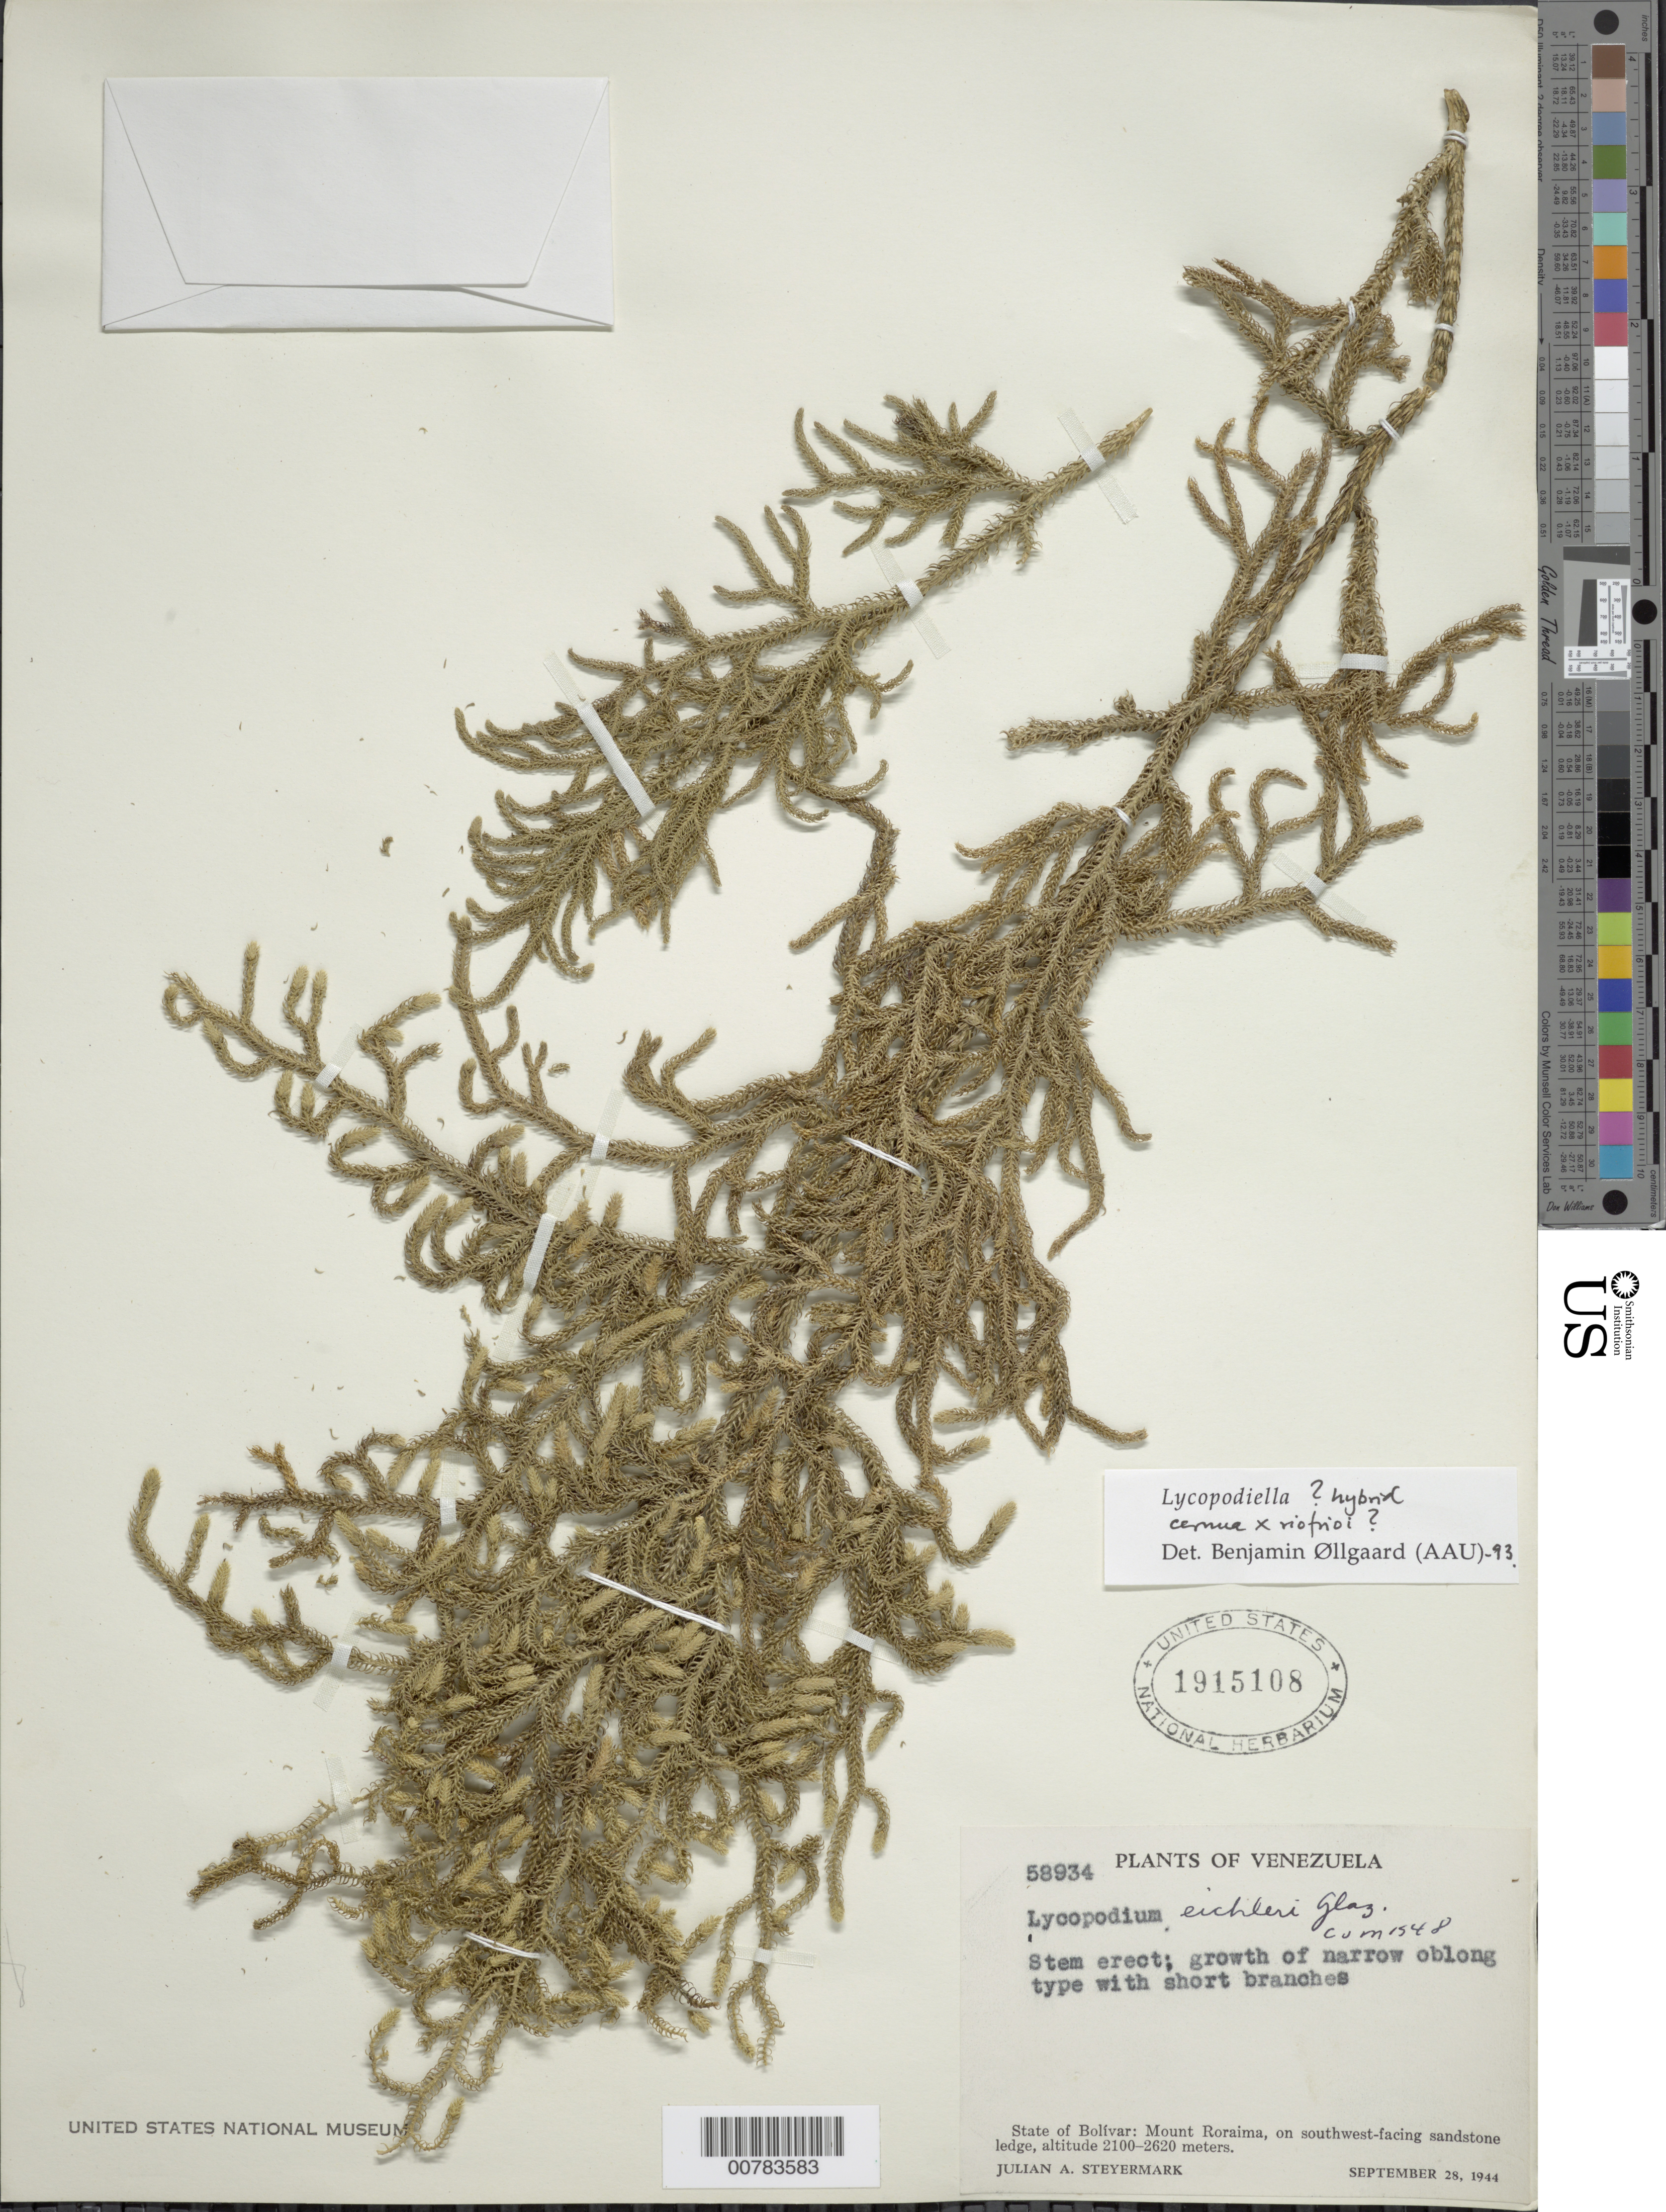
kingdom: Plantae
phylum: Tracheophyta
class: Lycopodiopsida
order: Lycopodiales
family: Lycopodiaceae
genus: Palhinhaea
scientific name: Palhinhaea cernua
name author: (L.) Vasc. & Franco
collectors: J. Steyermark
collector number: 58934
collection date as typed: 28-Sep-44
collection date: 1944-09-28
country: Venezuela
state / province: Bolívar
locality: Mt. Roraima, summit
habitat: SW-facing sandstone ledge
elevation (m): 2100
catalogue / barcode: US 1915108